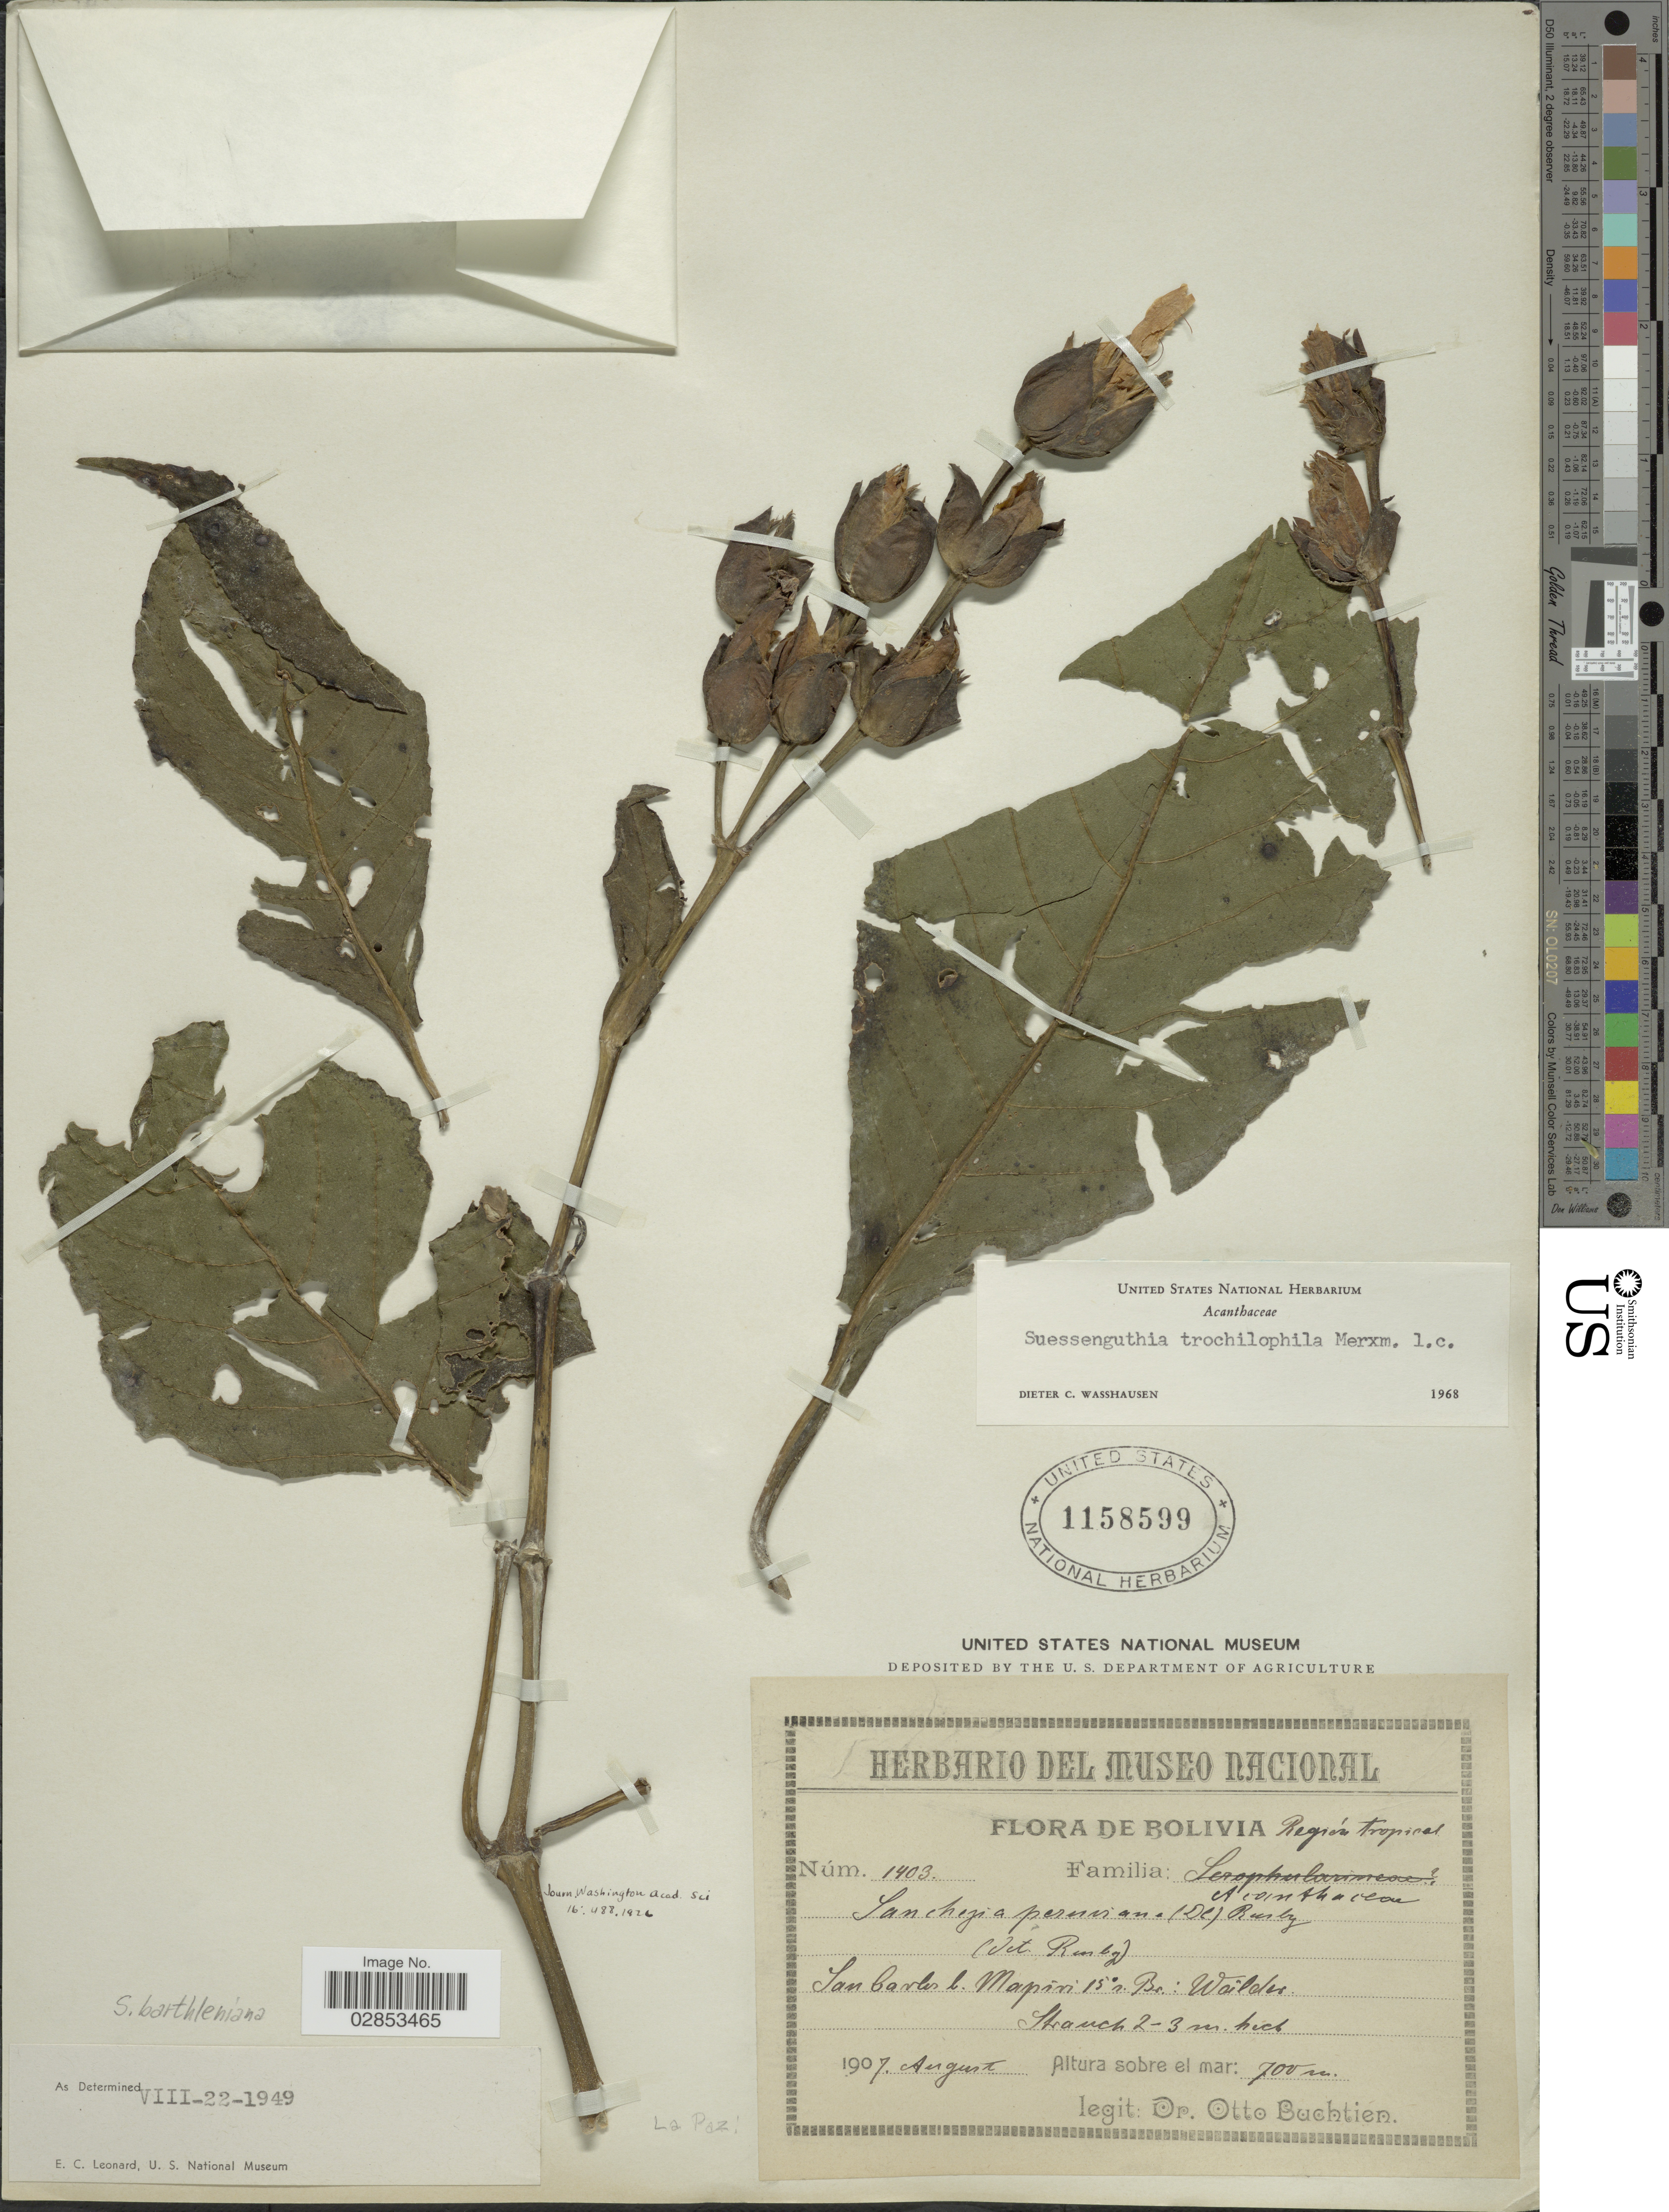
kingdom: Plantae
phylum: Tracheophyta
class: Magnoliopsida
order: Lamiales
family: Acanthaceae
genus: Suessenguthia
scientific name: Suessenguthia barthleniana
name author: Schmidt-Leb.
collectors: O. Buchtien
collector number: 1403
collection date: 1907-08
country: Bolivia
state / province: La Paz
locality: San Carlos l Mapini 15° Vc: Walder.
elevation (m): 700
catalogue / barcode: US 1158599